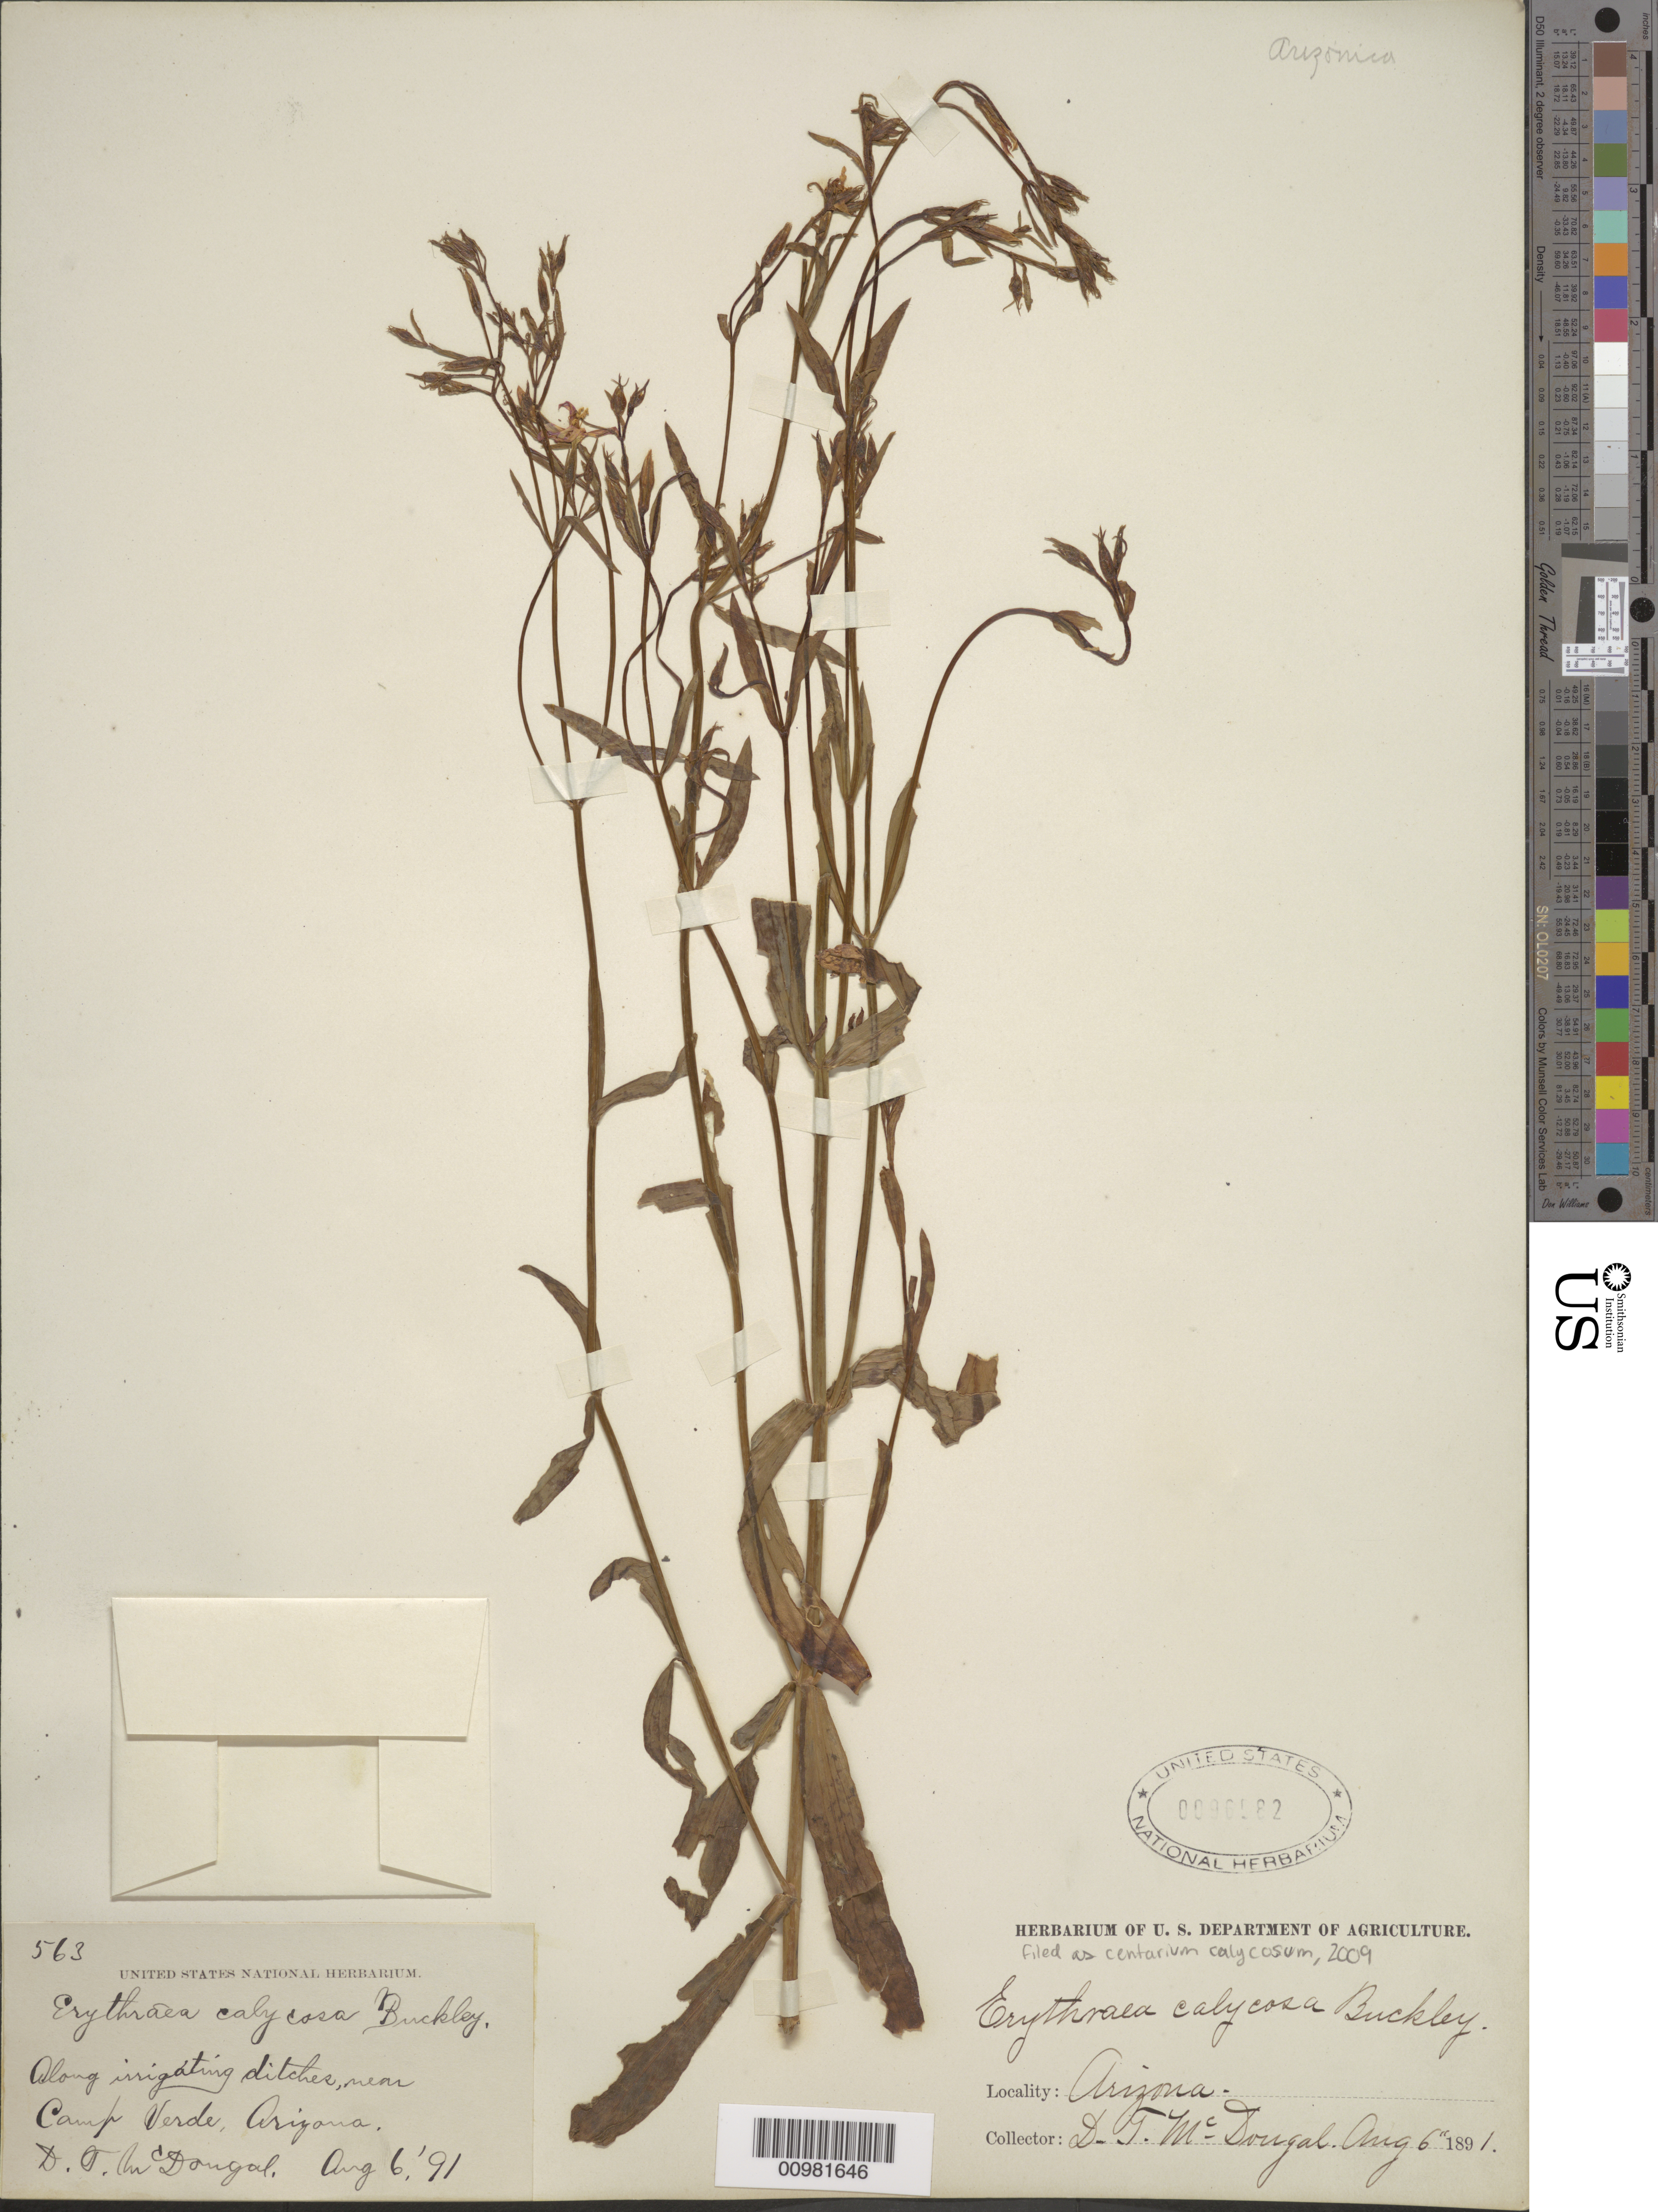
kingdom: Plantae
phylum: Tracheophyta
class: Magnoliopsida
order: Gentianales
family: Gentianaceae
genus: Centaurium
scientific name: Centaurium calycosum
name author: (Buckley) Buckley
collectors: D. T. MacDougal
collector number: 563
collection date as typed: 06 Aug 1891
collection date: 1891-08-06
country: United States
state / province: Arizona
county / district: Yavapai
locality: Camp Verde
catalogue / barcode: US 96582